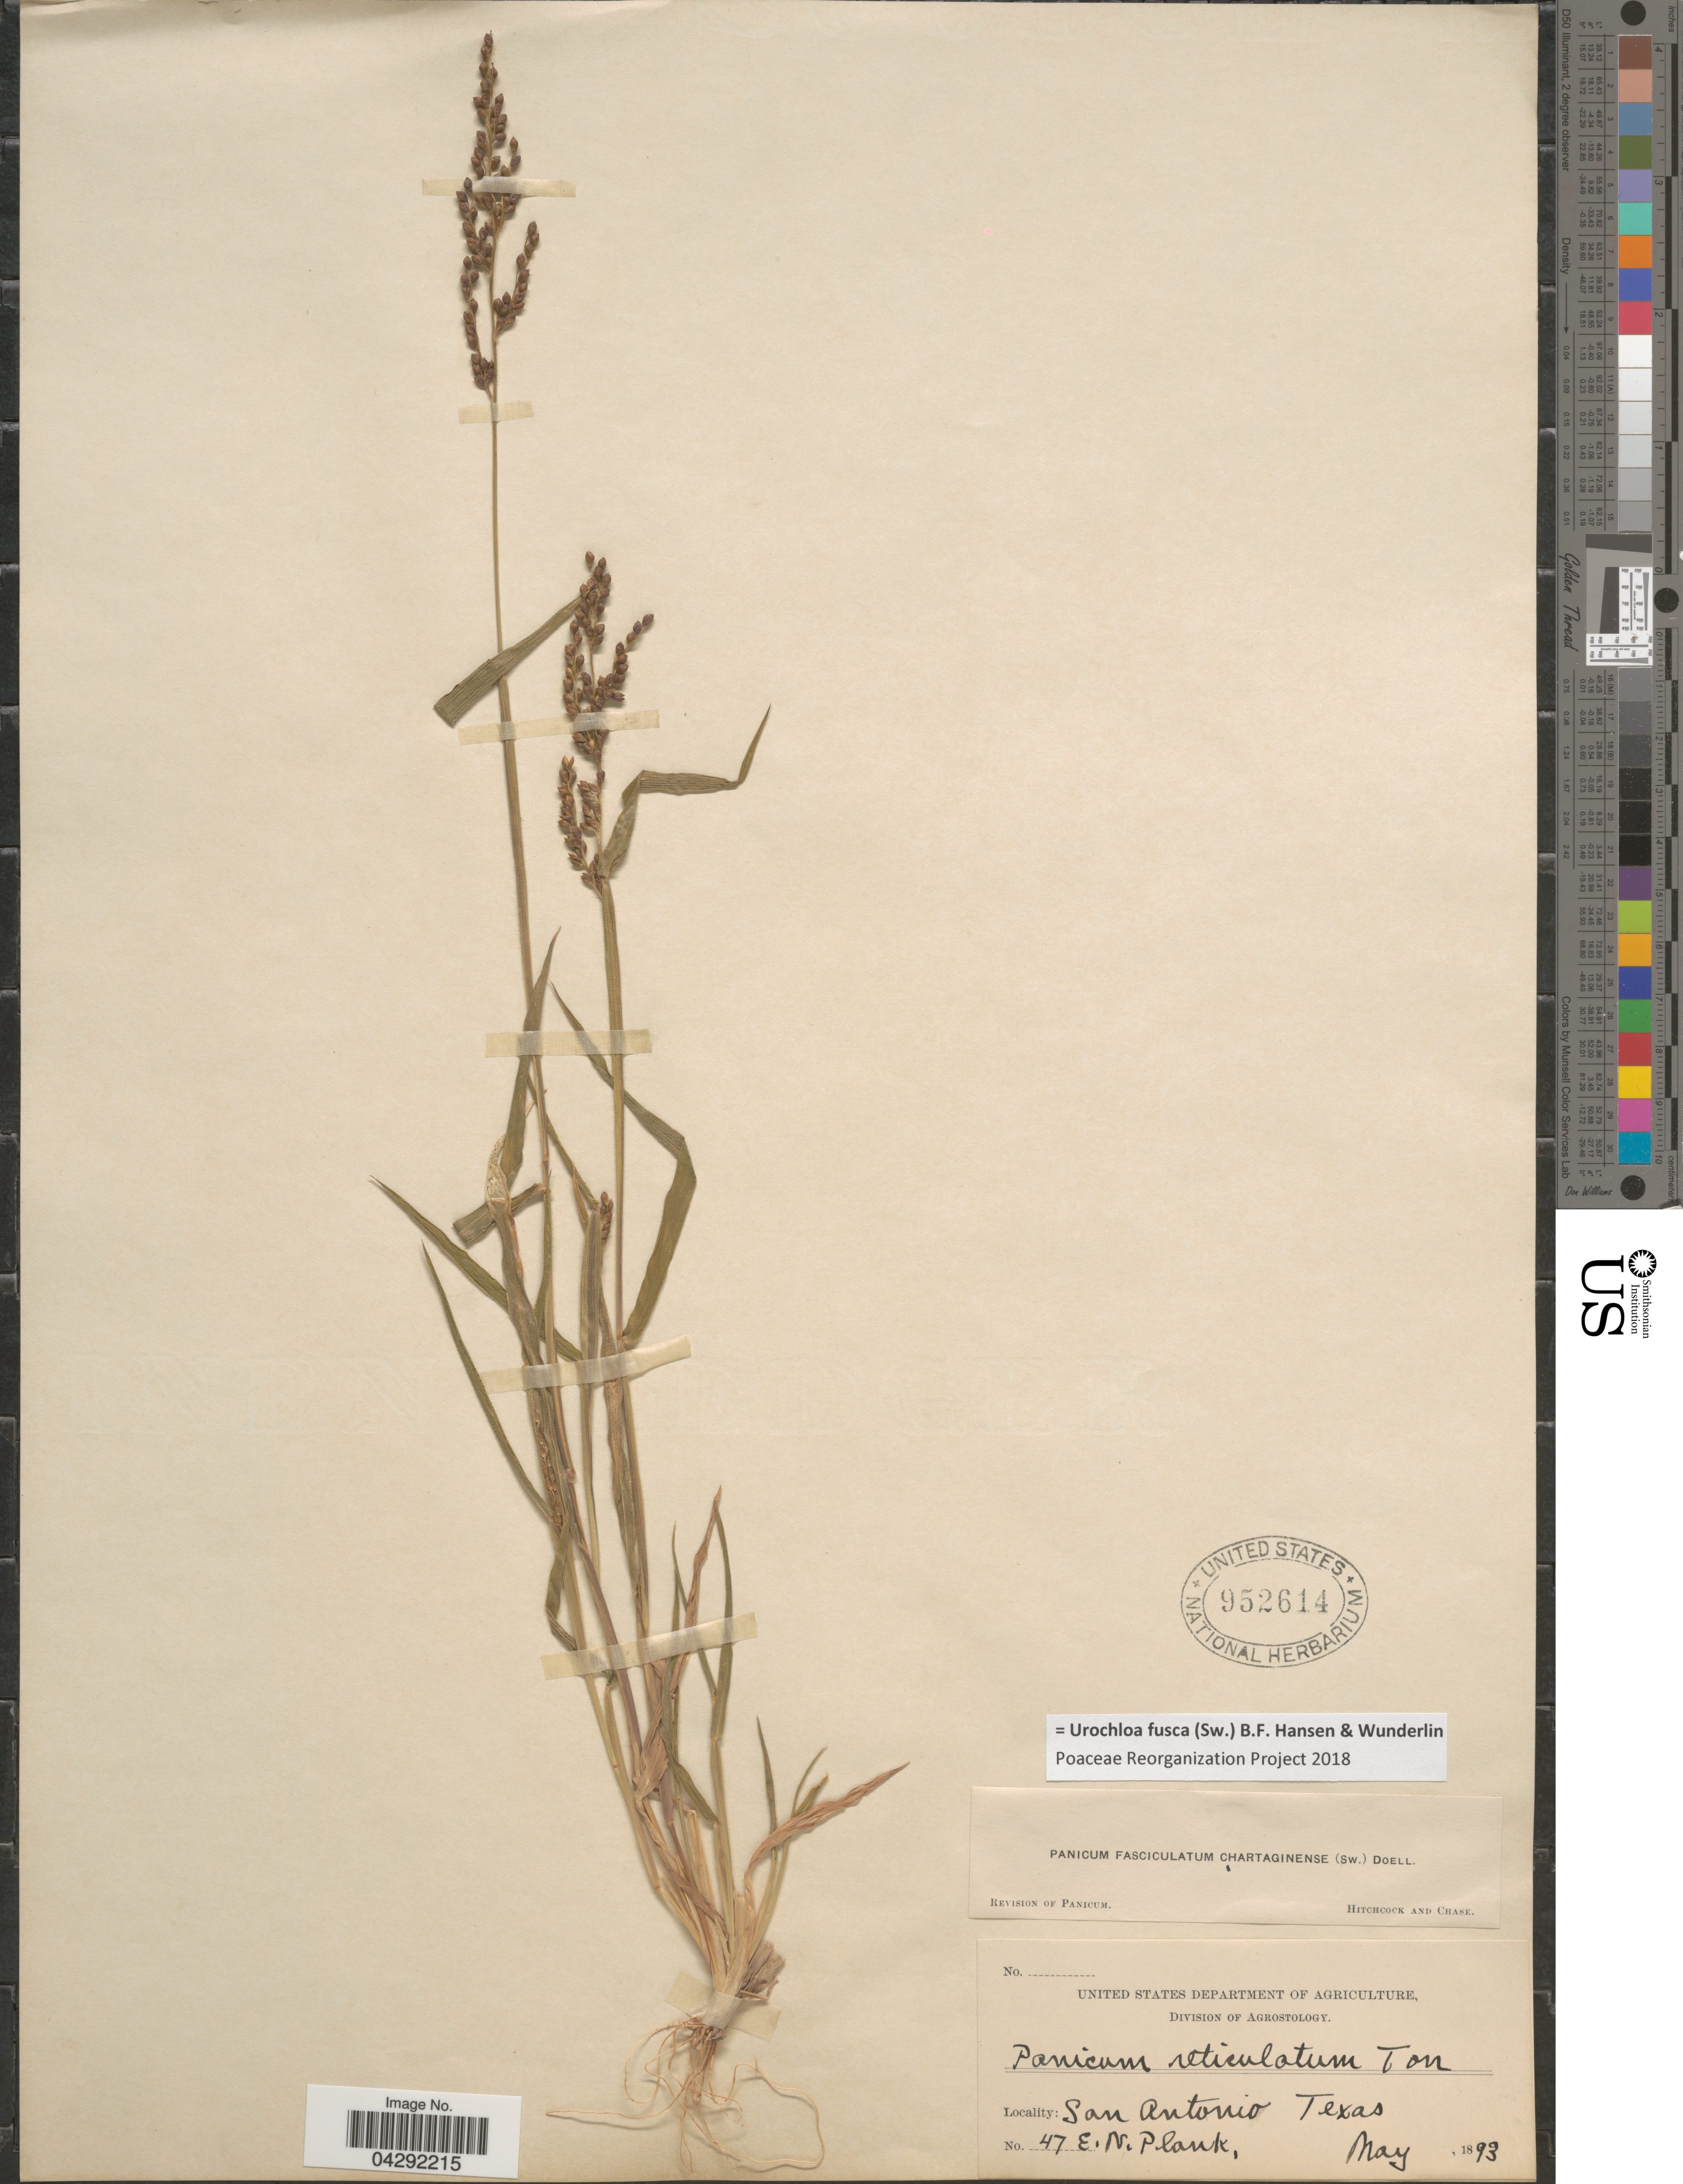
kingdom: Plantae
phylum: Tracheophyta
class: Liliopsida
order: Poales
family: Poaceae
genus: Urochloa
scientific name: Urochloa fusca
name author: (Sw.) B.F. Hansen & Wunderlin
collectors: E. Plank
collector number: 47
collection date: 1893-05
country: United States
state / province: Texas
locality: San Antonio.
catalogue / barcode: US 952614